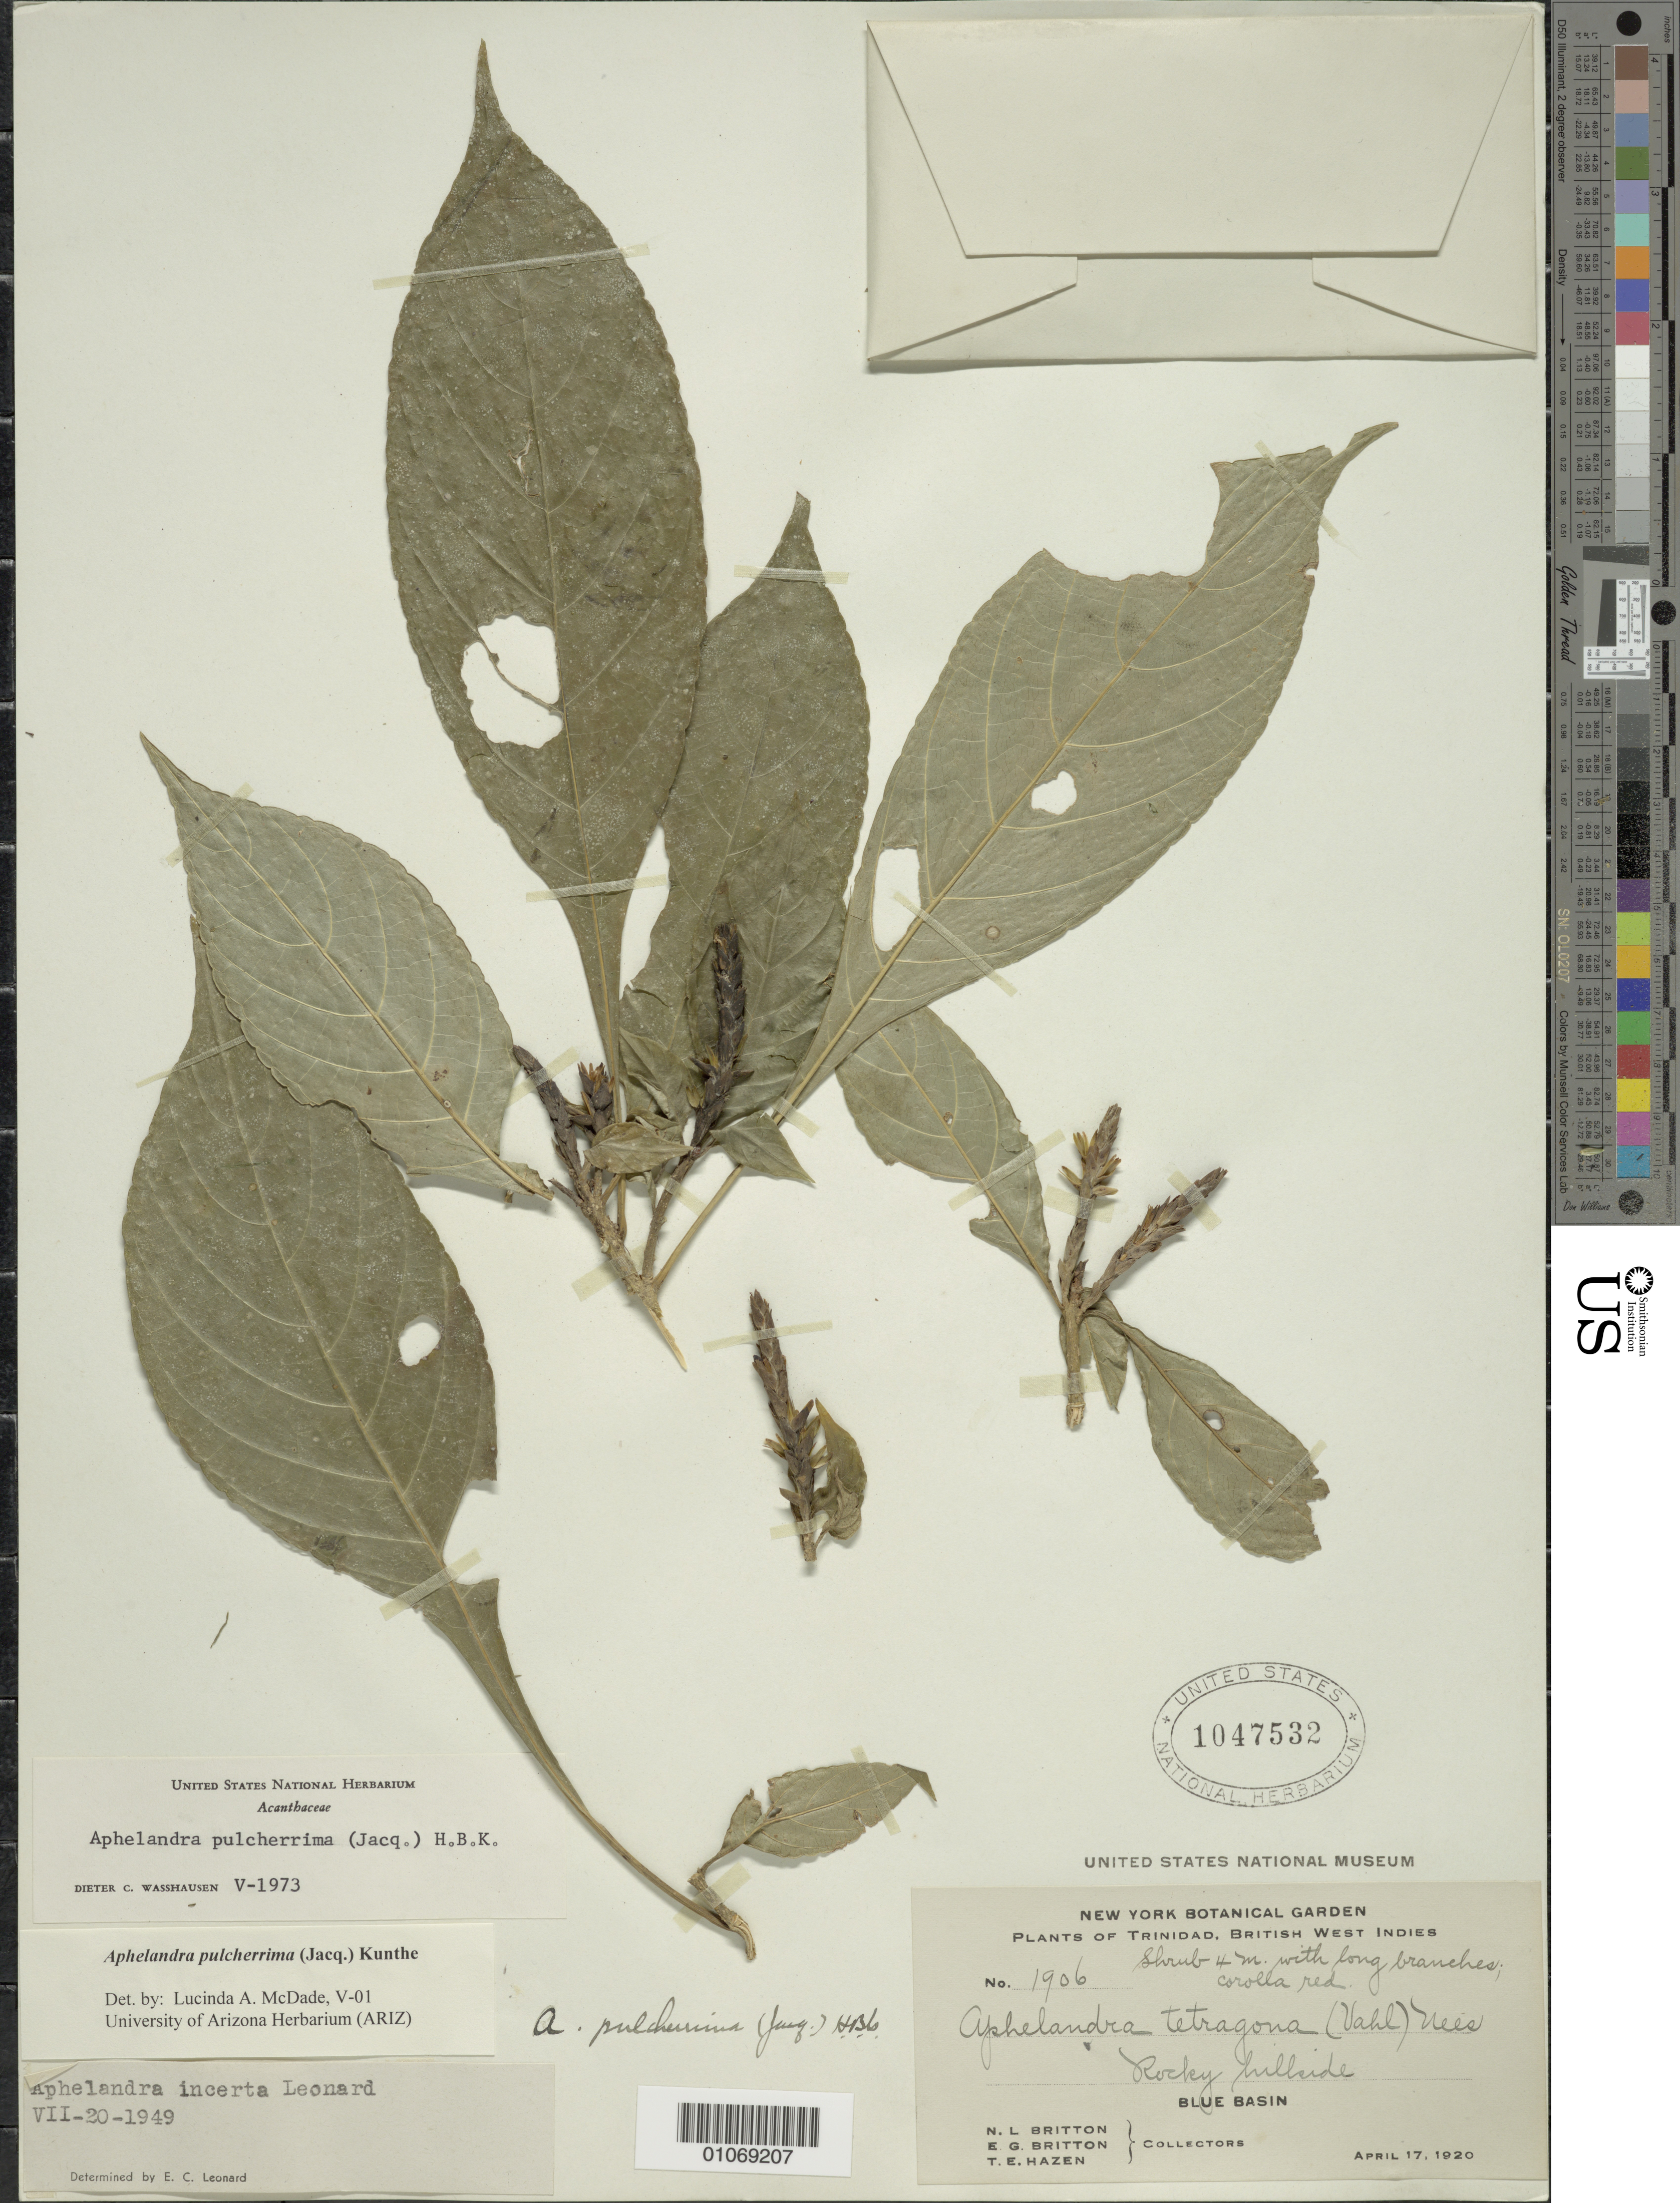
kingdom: Plantae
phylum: Tracheophyta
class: Magnoliopsida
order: Lamiales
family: Acanthaceae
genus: Aphelandra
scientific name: Aphelandra pulcherrima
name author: (Jacq.) Kunth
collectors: N. Britton, E. G. Britton & T. E. Hazen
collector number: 1906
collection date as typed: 17 Apr 1920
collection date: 1920-04-17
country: Trinidad and Tobago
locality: Rocky hillside, Blue Basin.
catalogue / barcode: US 1047532